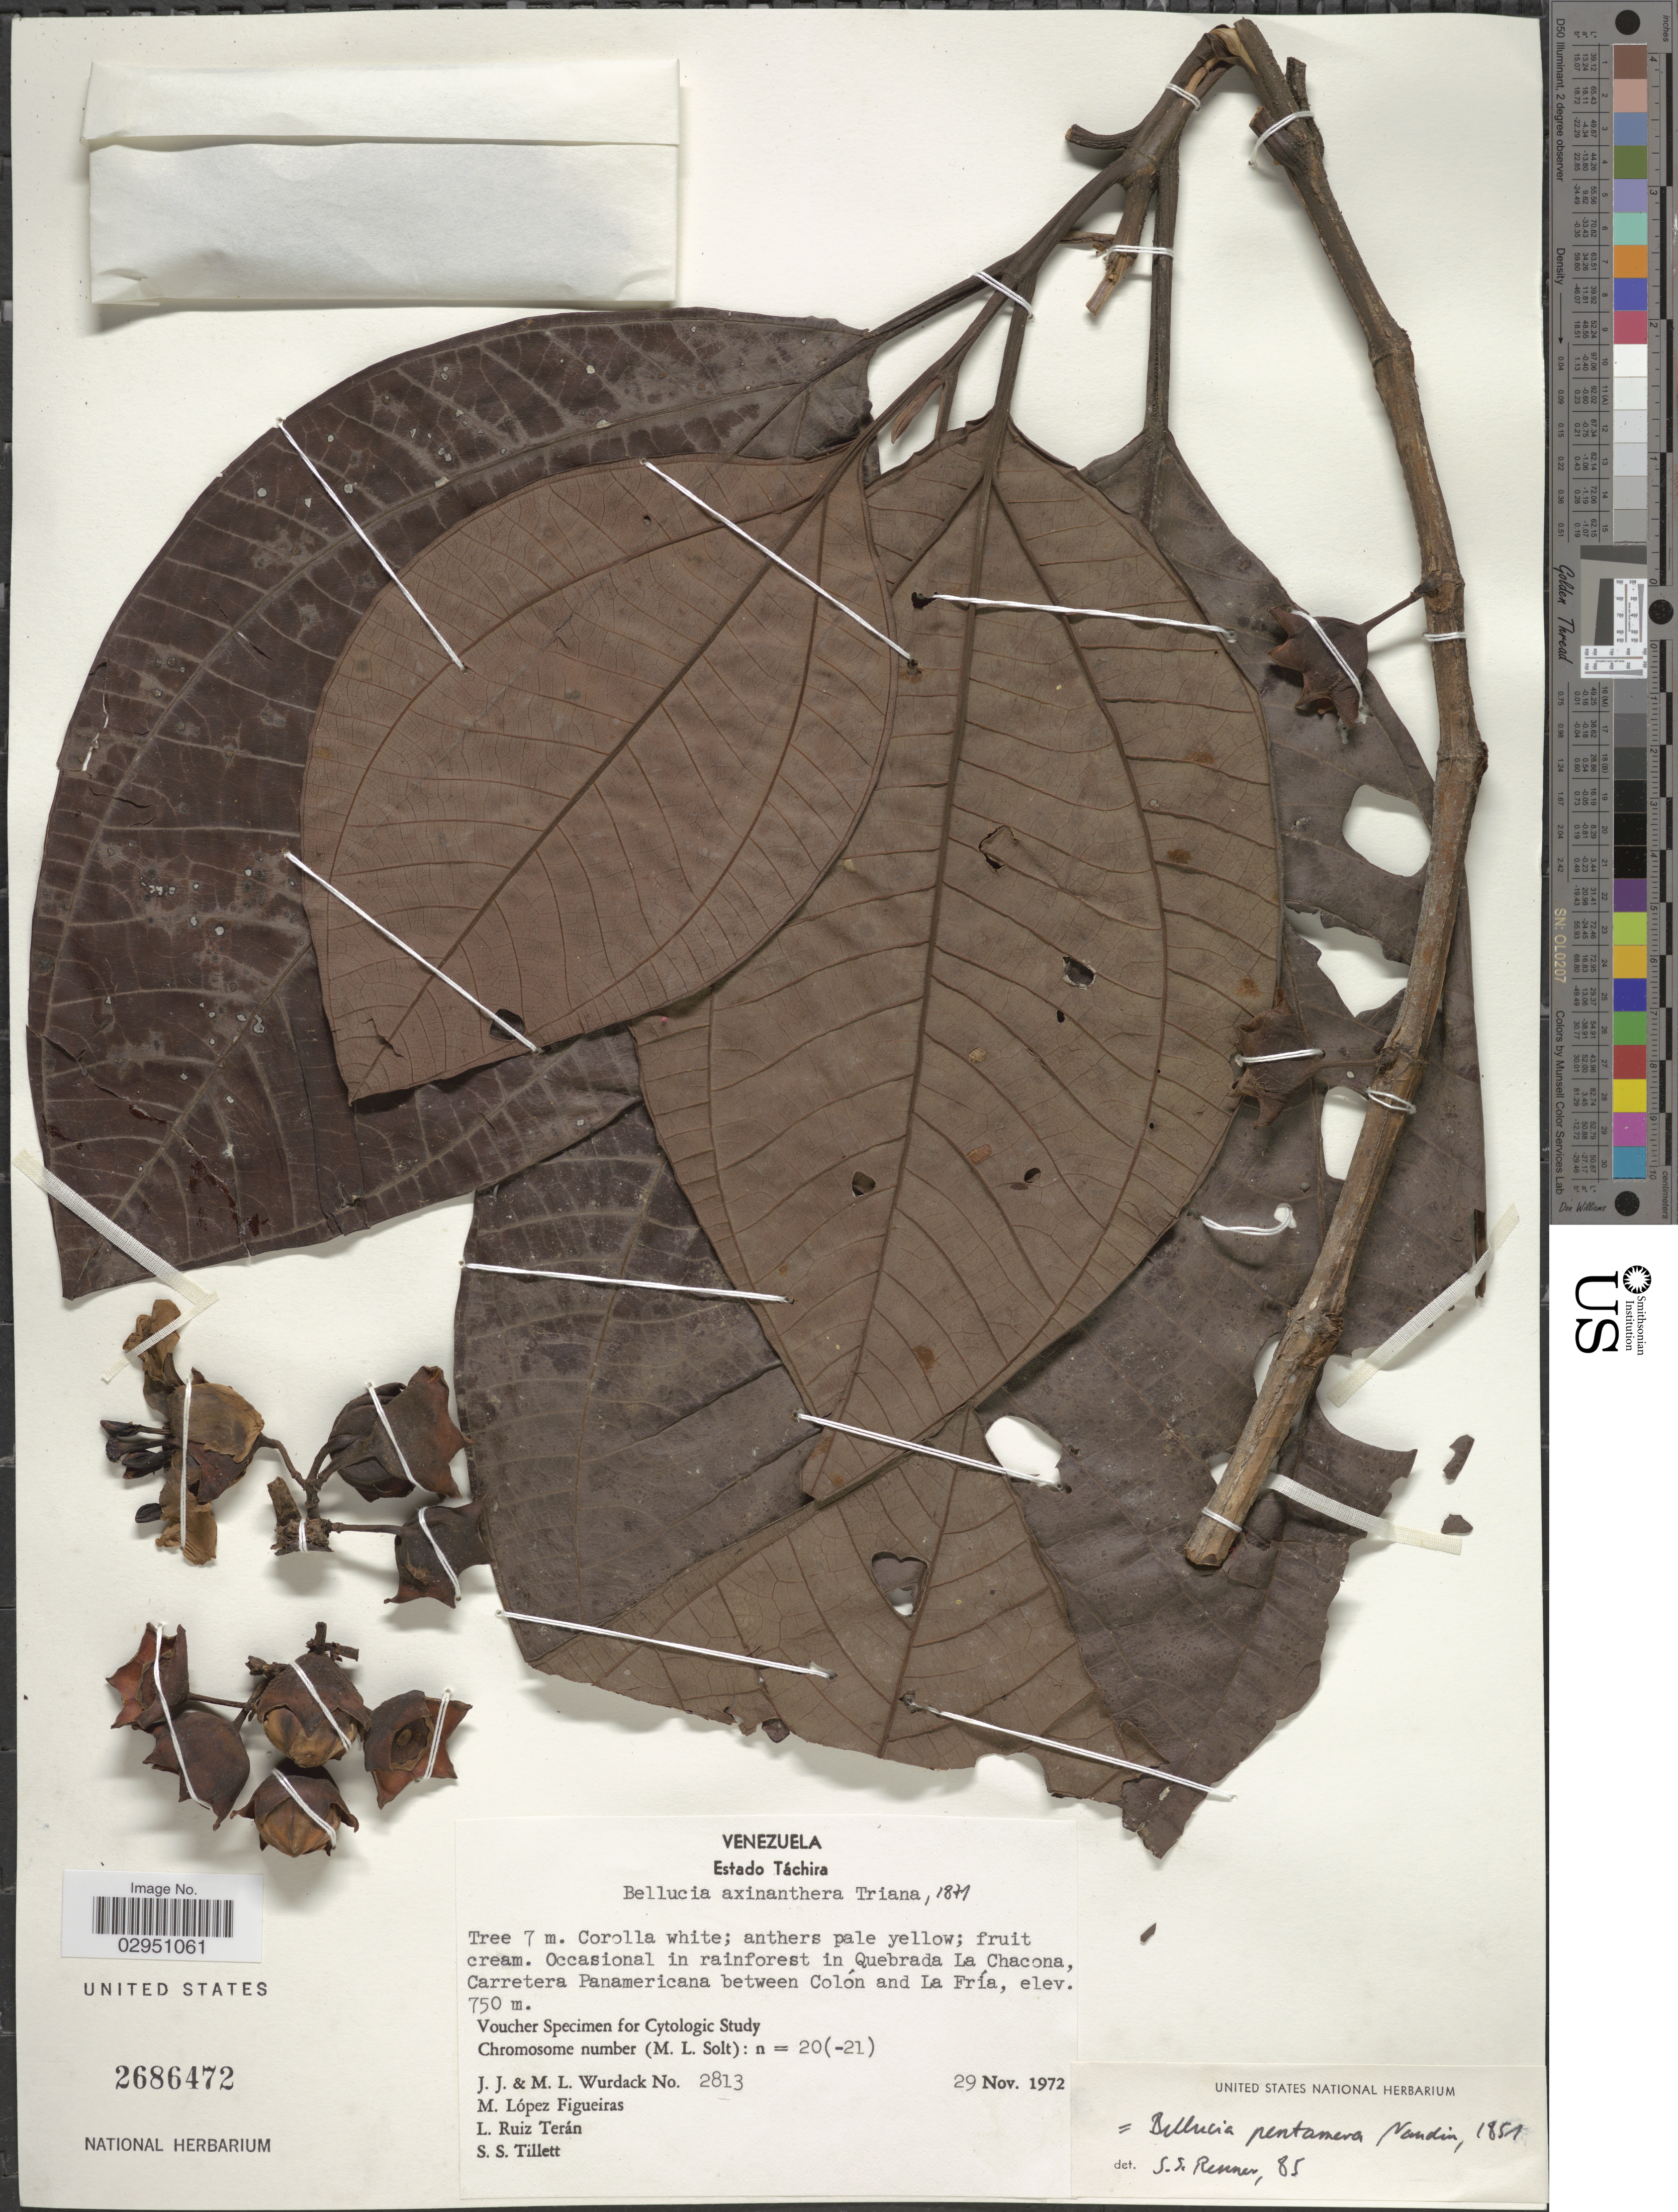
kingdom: Plantae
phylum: Tracheophyta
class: Magnoliopsida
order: Myrtales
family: Melastomataceae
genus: Bellucia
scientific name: Bellucia pentamera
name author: Naudin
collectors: J. J. Wurdack, M. L. Wurdack, M. López Figueiras & L. E. Ruíz-Terán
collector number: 2813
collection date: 1972-11-29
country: Venezuela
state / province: Tachira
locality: In Quebrada La Chacona, Carretera Panamericana between Colón and La Fría.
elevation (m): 750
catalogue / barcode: US 2686472